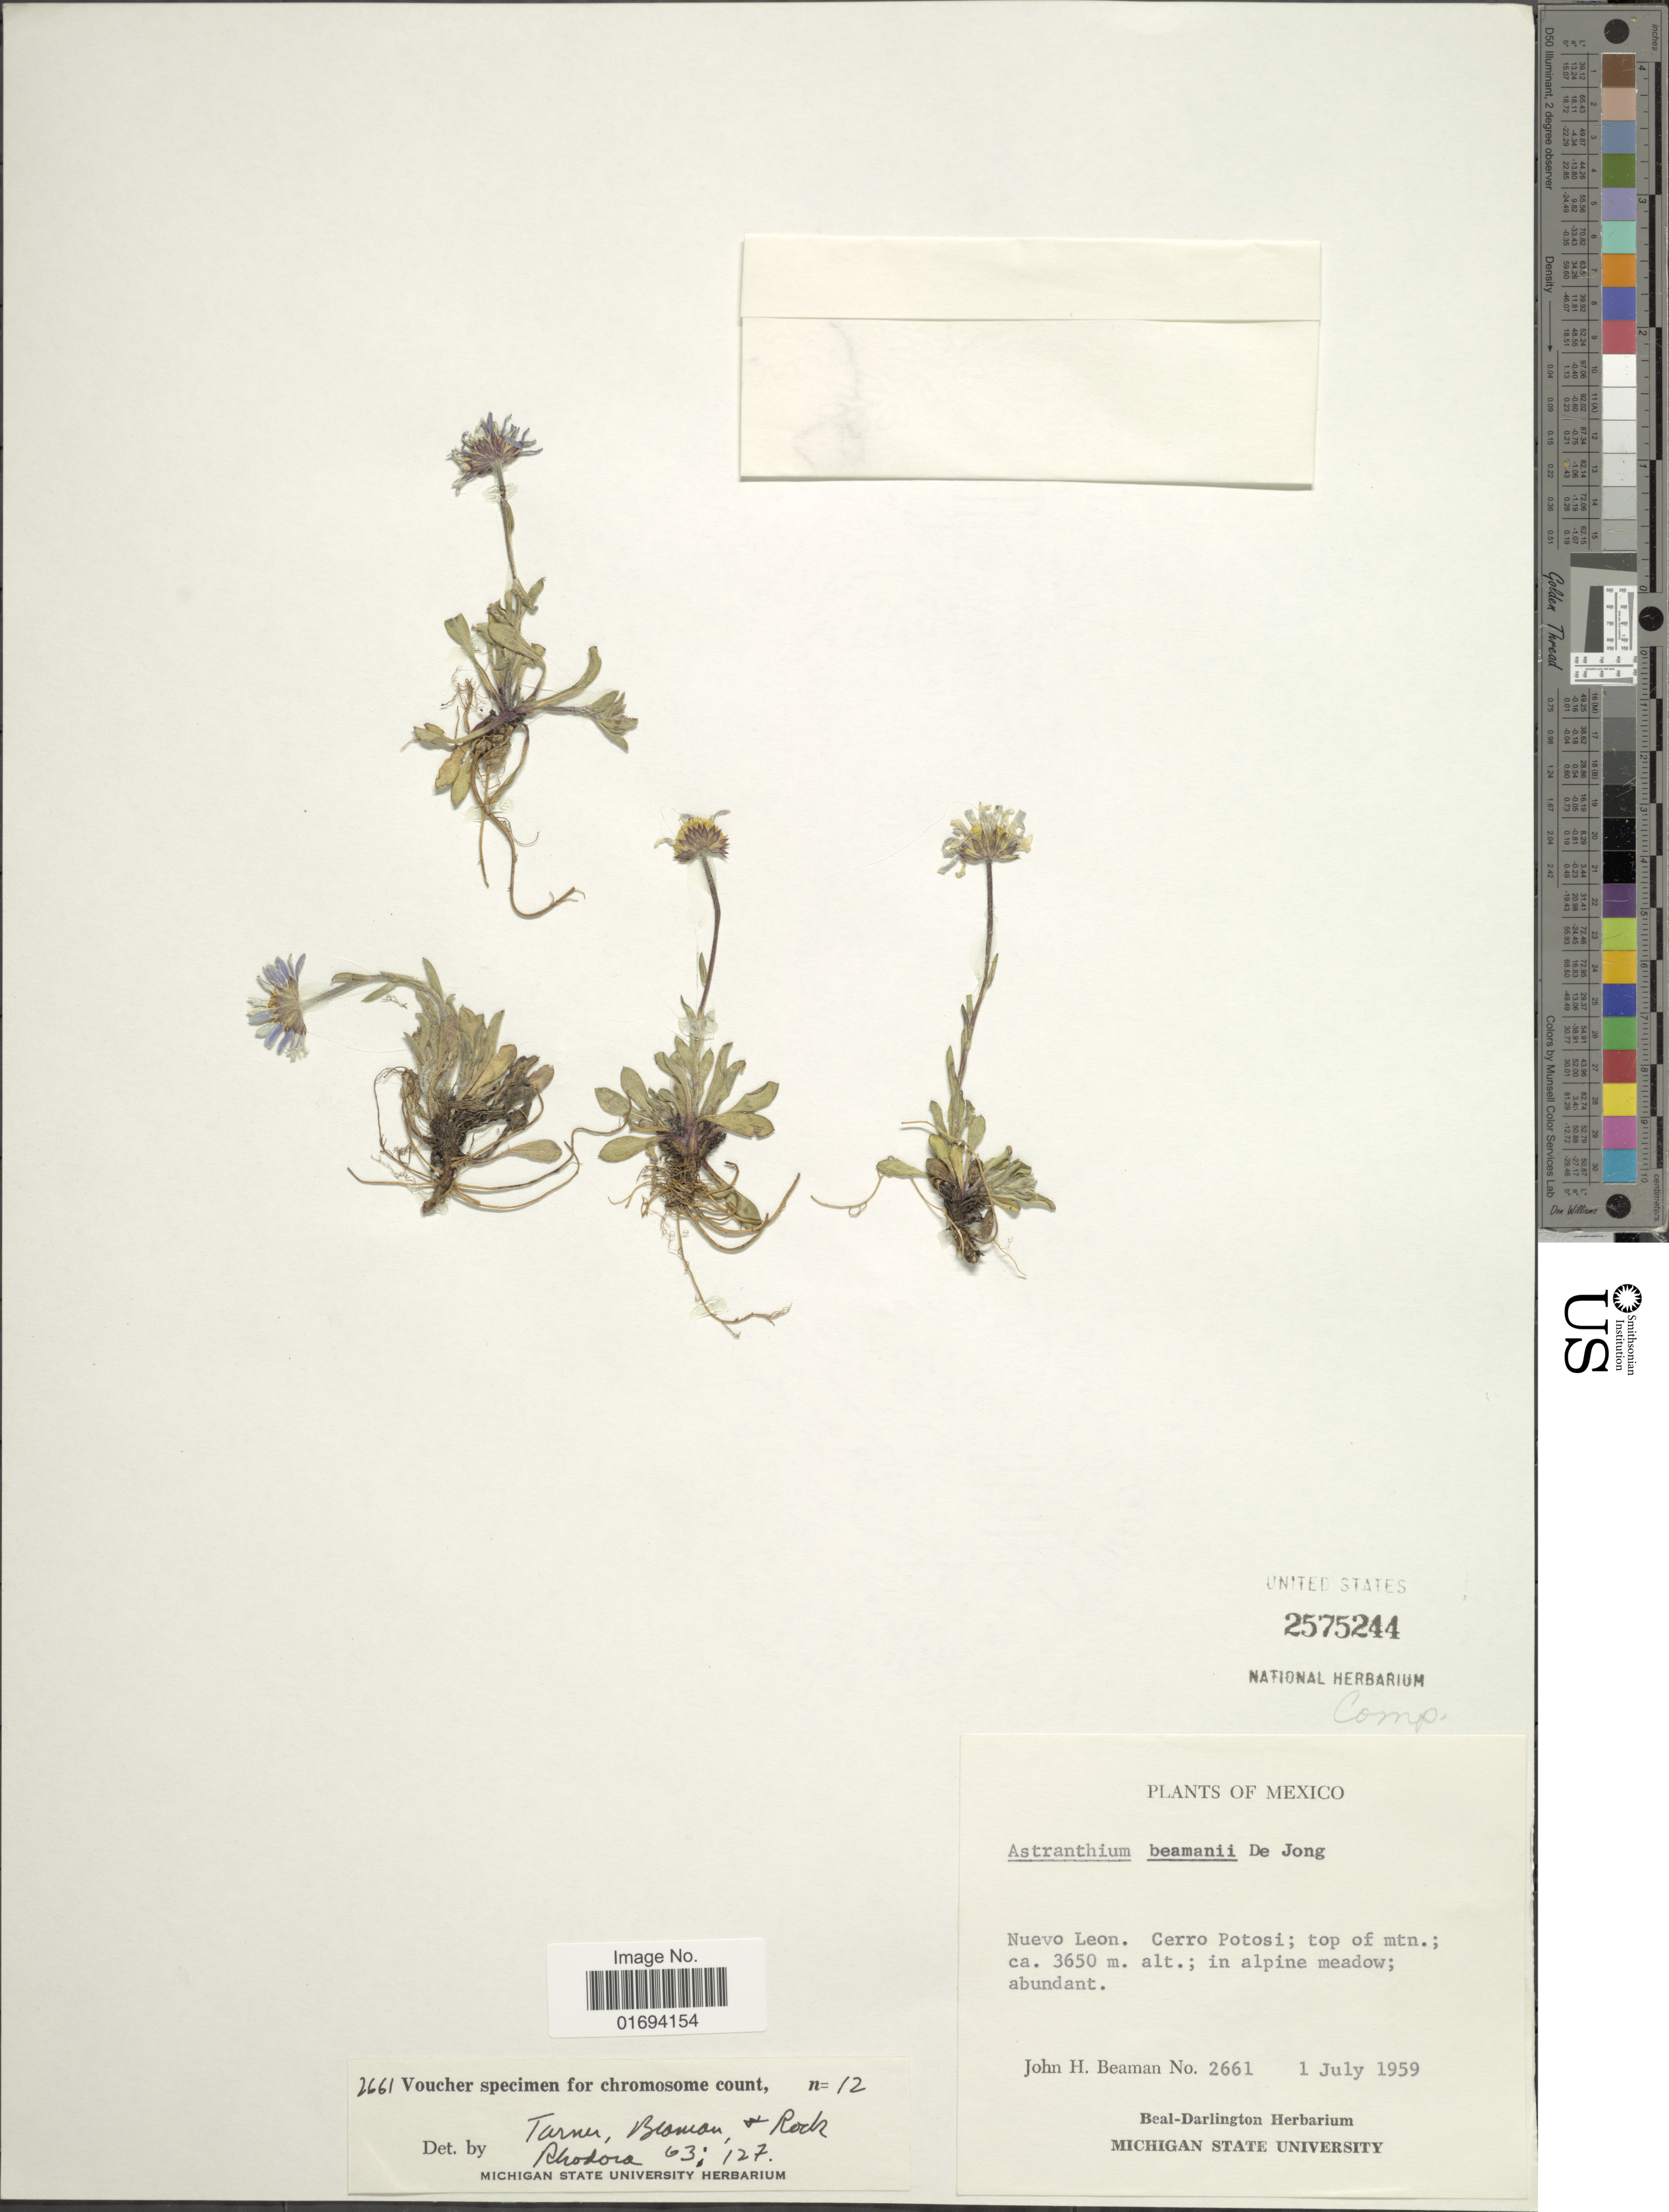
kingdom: Plantae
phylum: Tracheophyta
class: Magnoliopsida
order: Asterales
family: Asteraceae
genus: Astranthium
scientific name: Astranthium beamanii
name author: de Jong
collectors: J. H. Beaman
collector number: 2661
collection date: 1959-07-01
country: Mexico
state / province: Nuevo León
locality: Cerro Potosi, top of mtn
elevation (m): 3650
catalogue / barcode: US 2575244